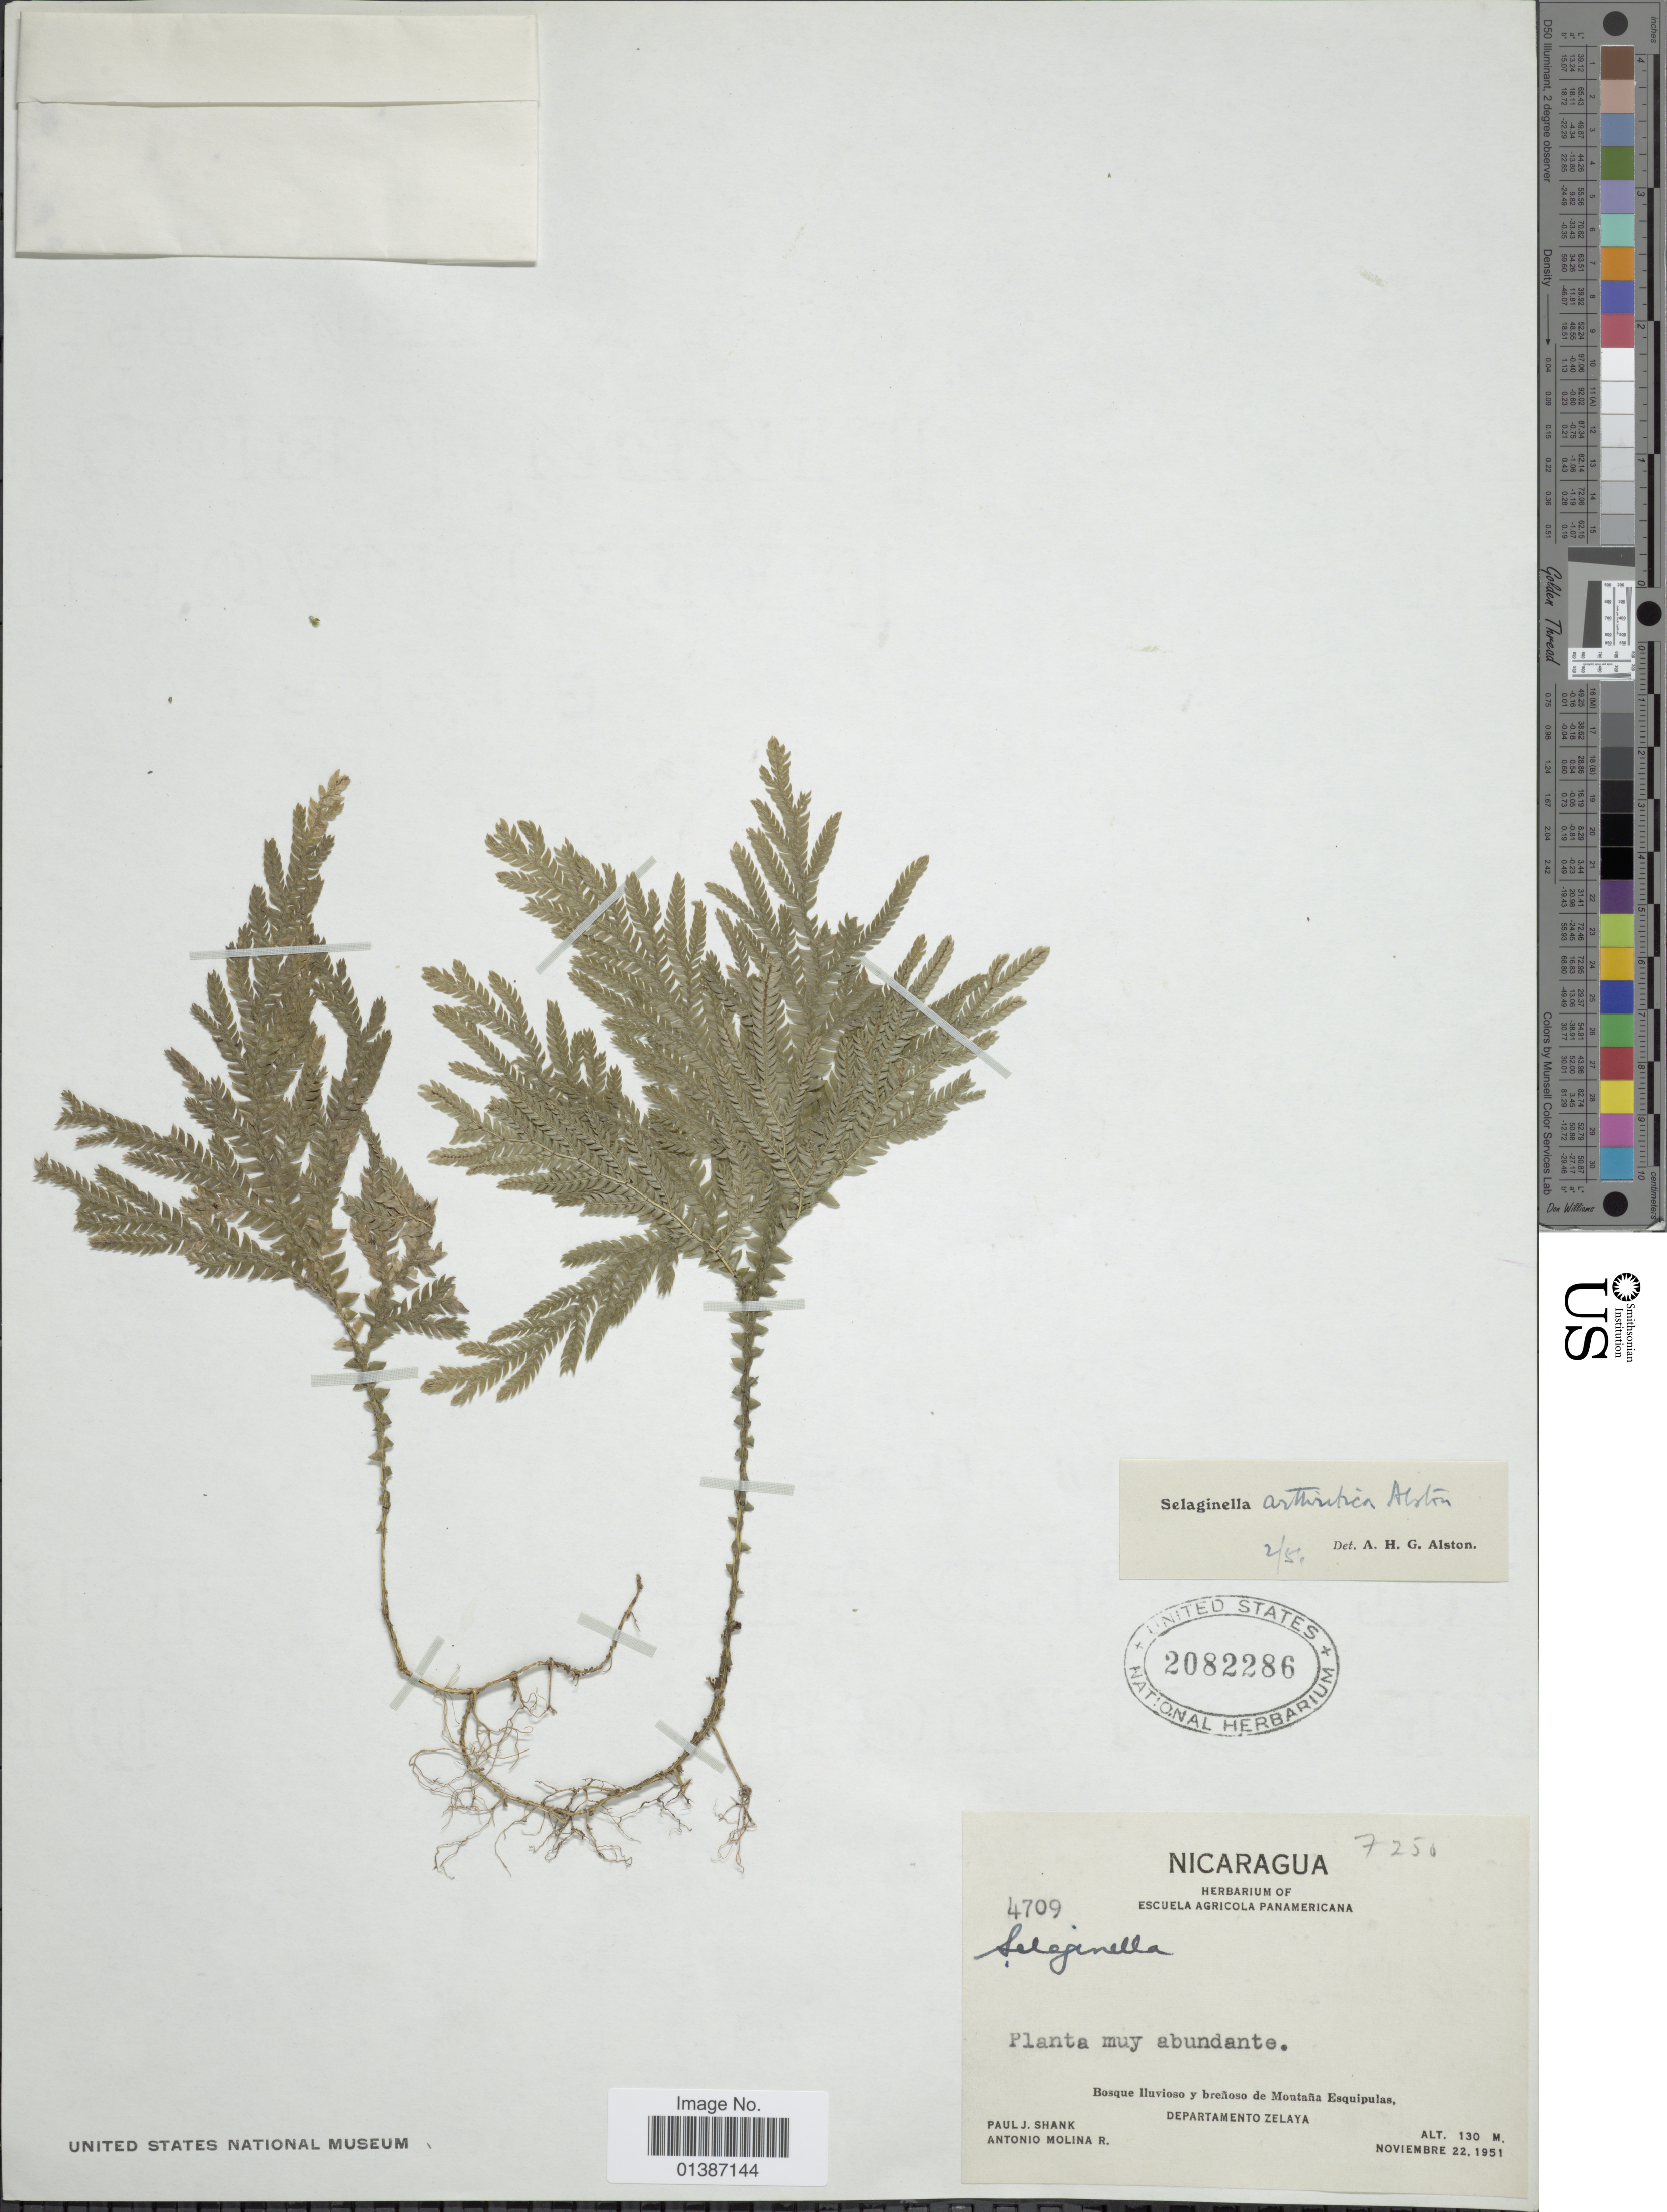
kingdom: Plantae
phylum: Tracheophyta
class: Lycopodiopsida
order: Selaginellales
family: Selaginellaceae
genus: Selaginella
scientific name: Selaginella arthritica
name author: Alston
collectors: P. J. Shank & A. Molina R.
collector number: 4709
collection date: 1951-11-22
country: Nicaragua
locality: Bosque Iluvioso y breãoso de Montaña Esquipulas, Departamento Zelaya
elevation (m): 130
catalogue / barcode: US 2082286